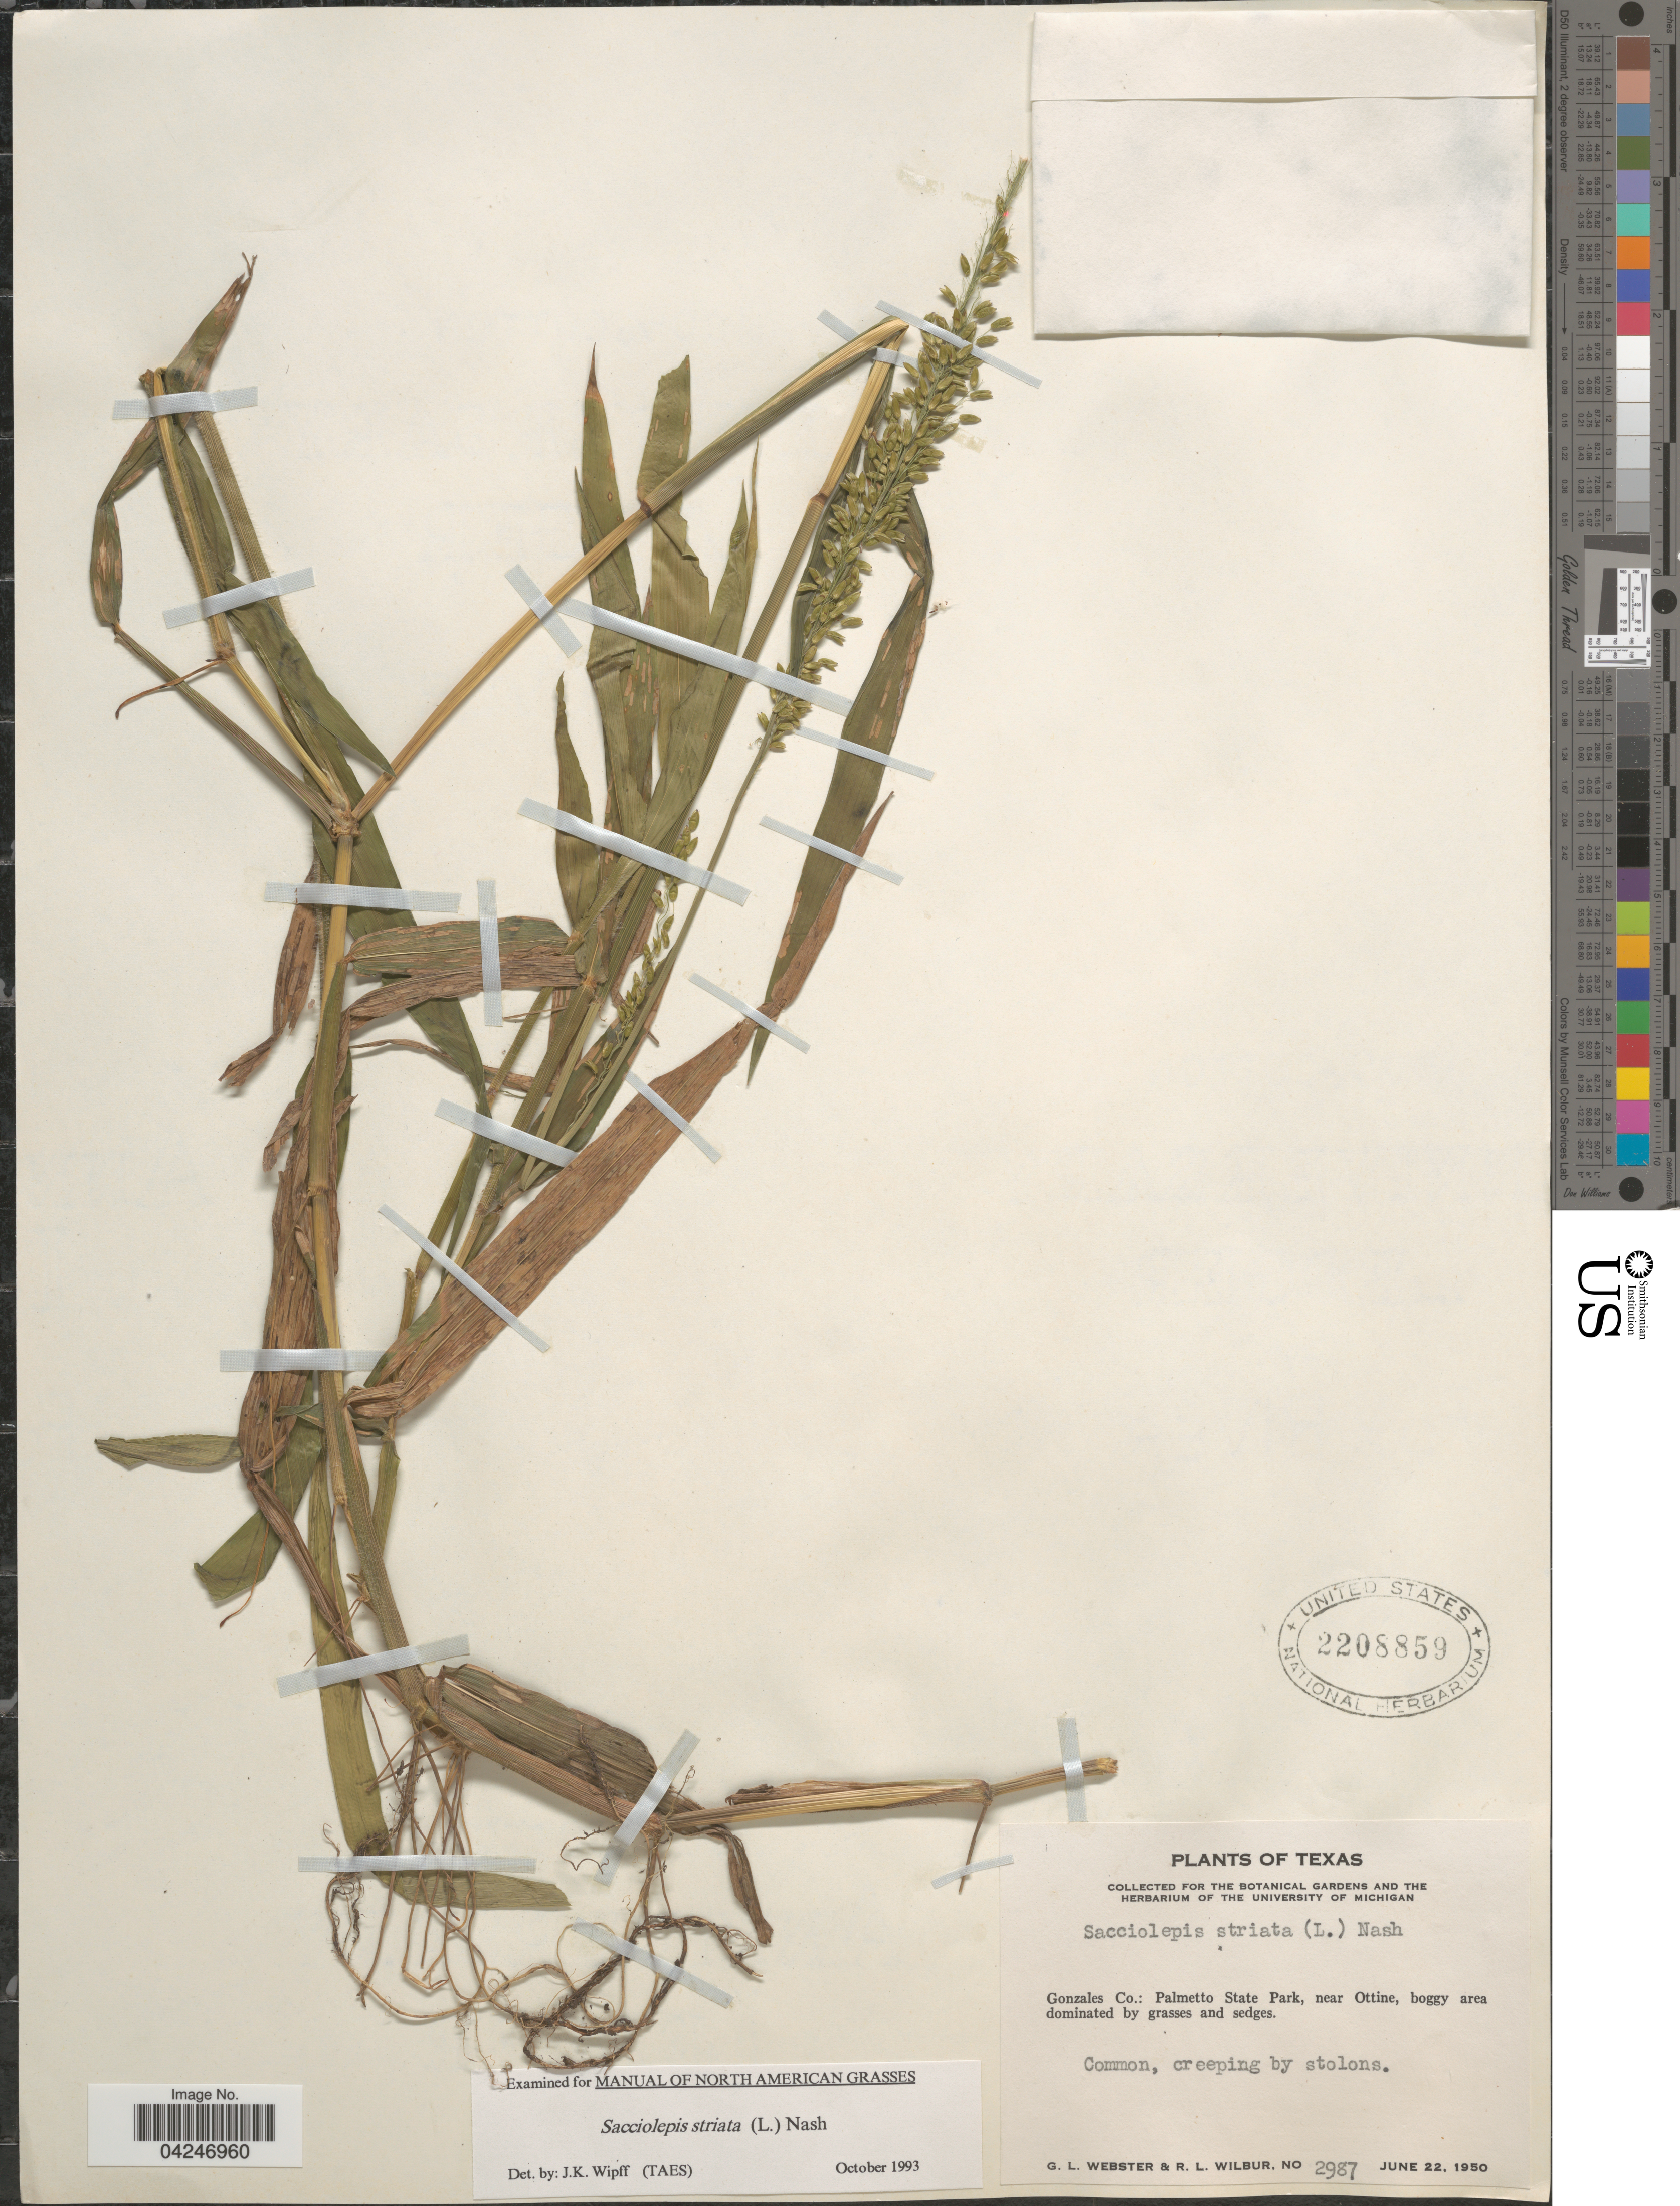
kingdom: Plantae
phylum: Tracheophyta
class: Liliopsida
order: Poales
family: Poaceae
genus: Sacciolepis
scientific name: Sacciolepis striata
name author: (L.) Nash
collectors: G. L. Webster & R. L. Wilbur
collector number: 2987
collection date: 1950-06-22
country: United States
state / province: Texas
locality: Gonzales Co.: Palmetto State Park, near Ottine, boggy area dominated by grasses and sedges.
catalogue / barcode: US 2208859